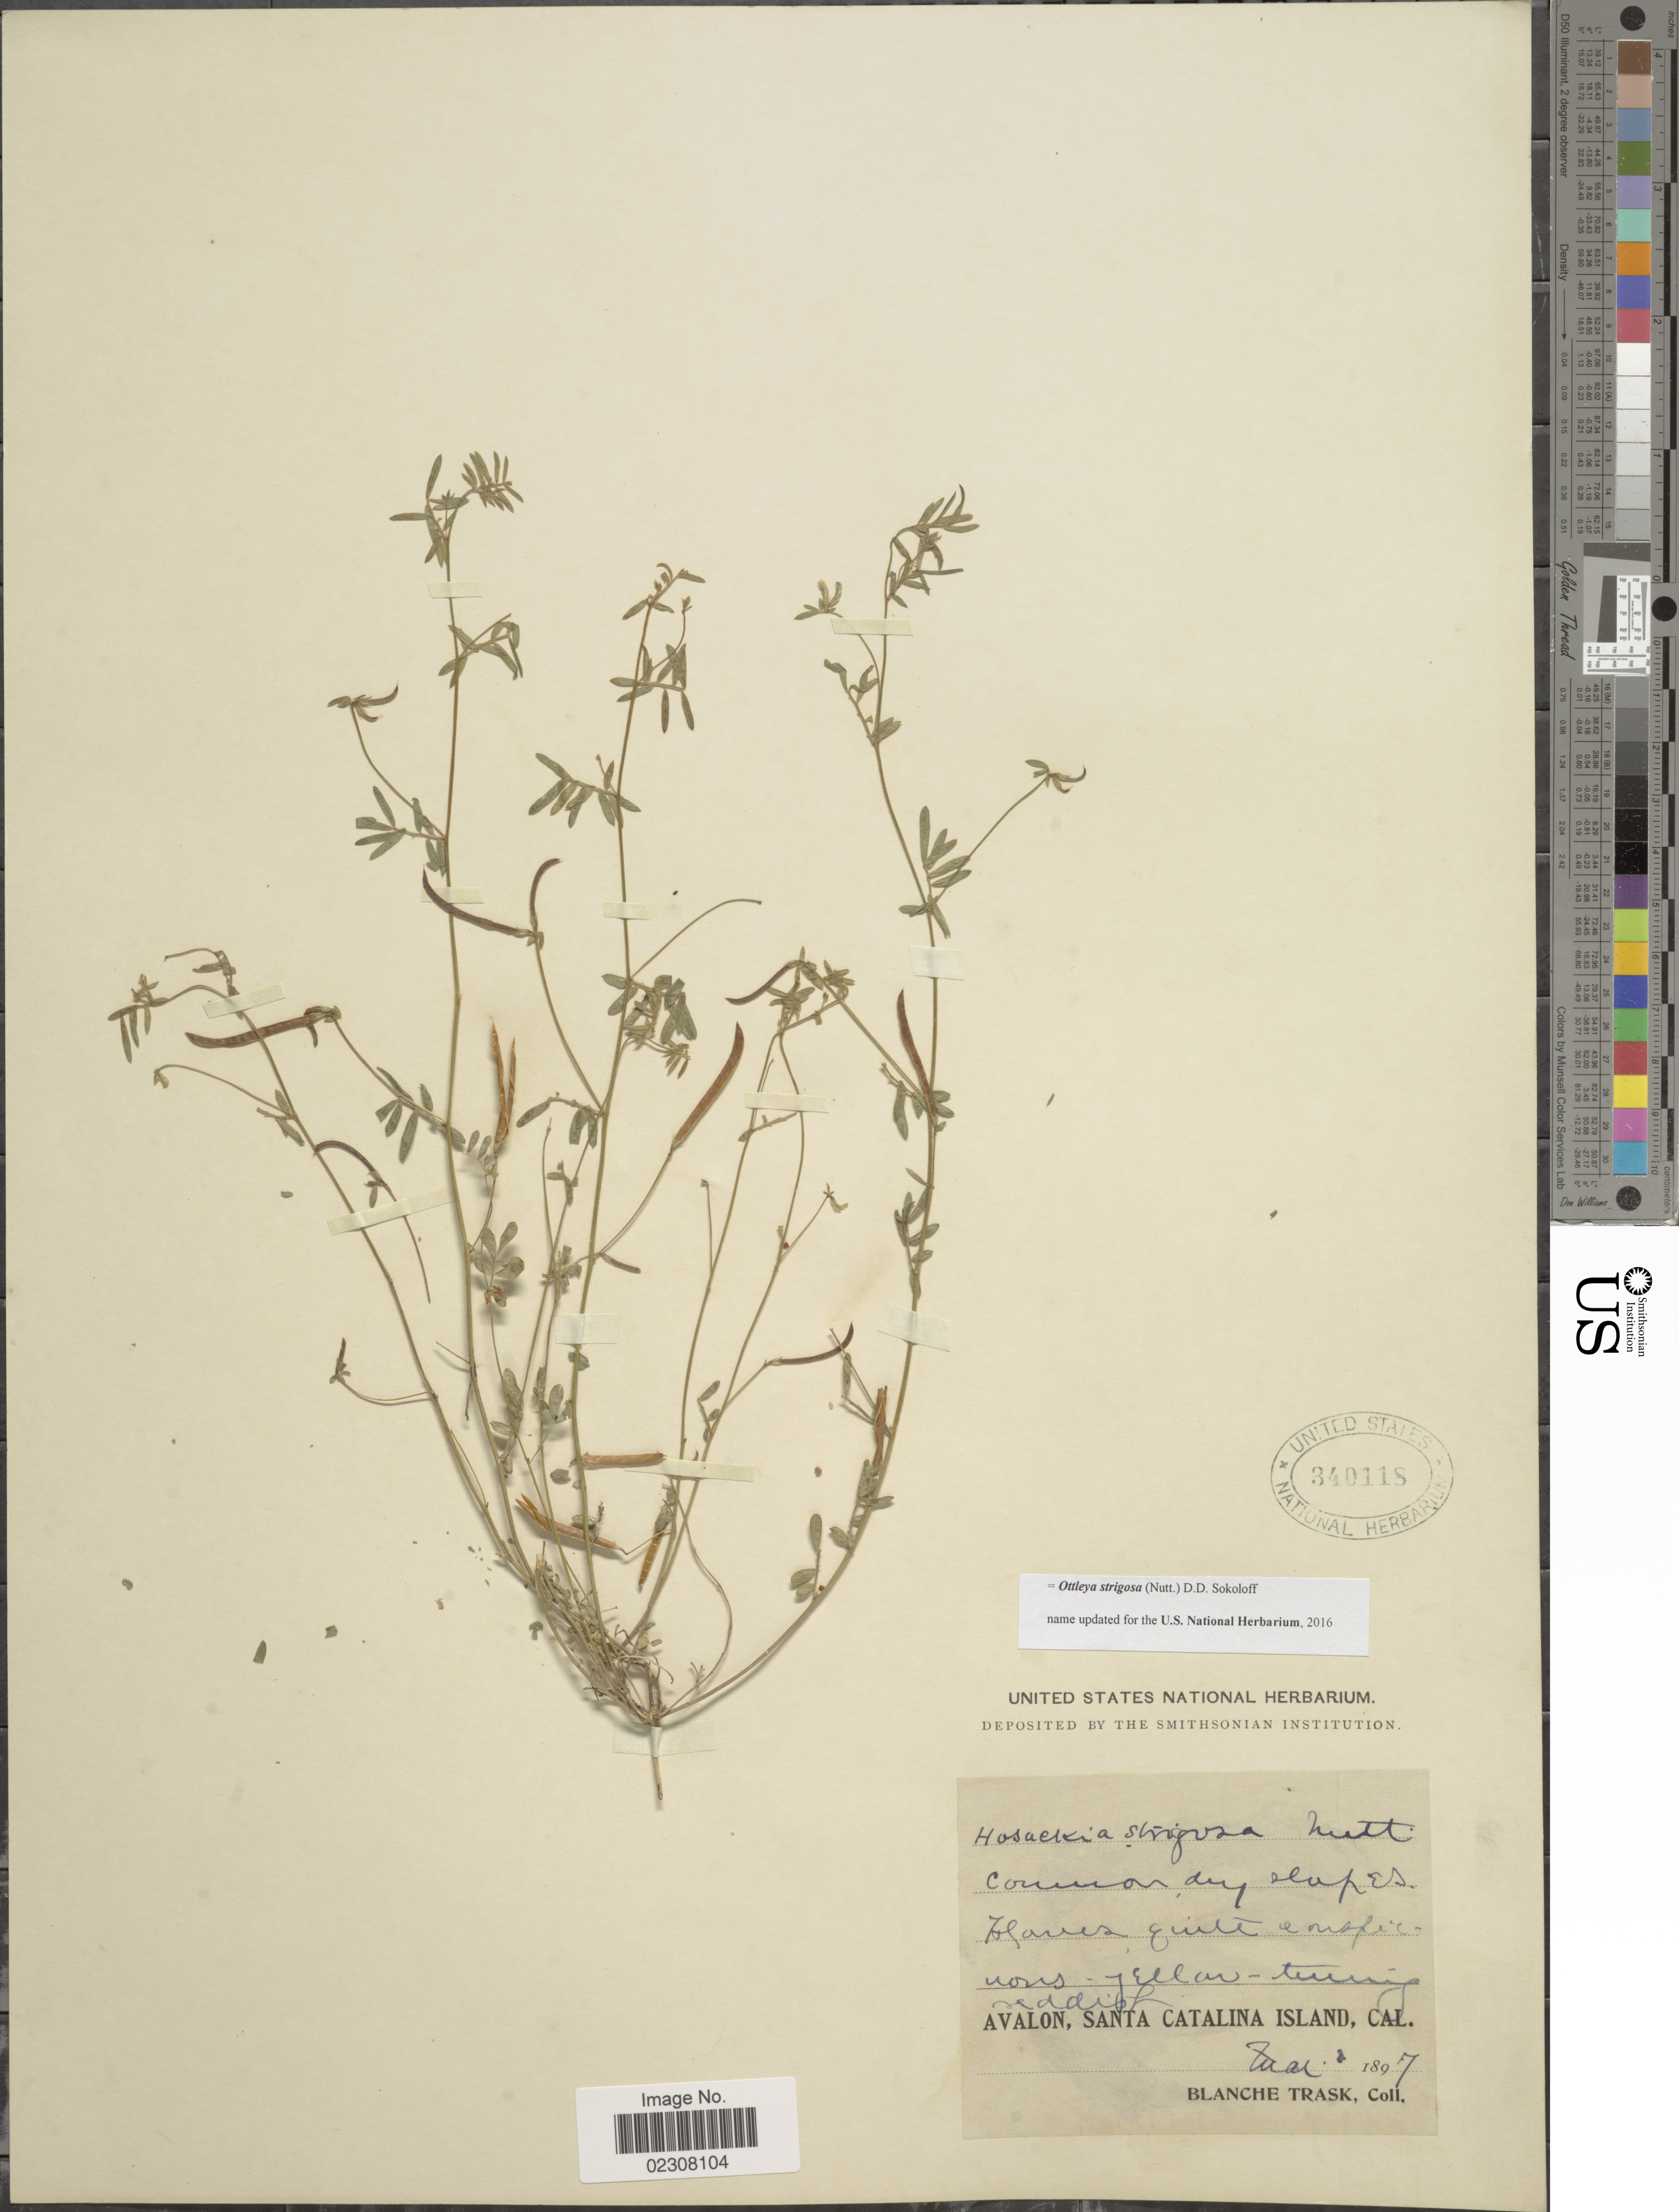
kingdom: Plantae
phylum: Tracheophyta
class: Magnoliopsida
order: Fabales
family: Fabaceae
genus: Ottleya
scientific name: Ottleya strigosa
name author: (Nutt.) D.D. Sokoloff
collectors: B. Trask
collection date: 1897-05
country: United States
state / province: California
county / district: Los Angeles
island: Santa Catalina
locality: Avalon, Santa Catalina Island, common on dry slopes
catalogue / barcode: US 340118